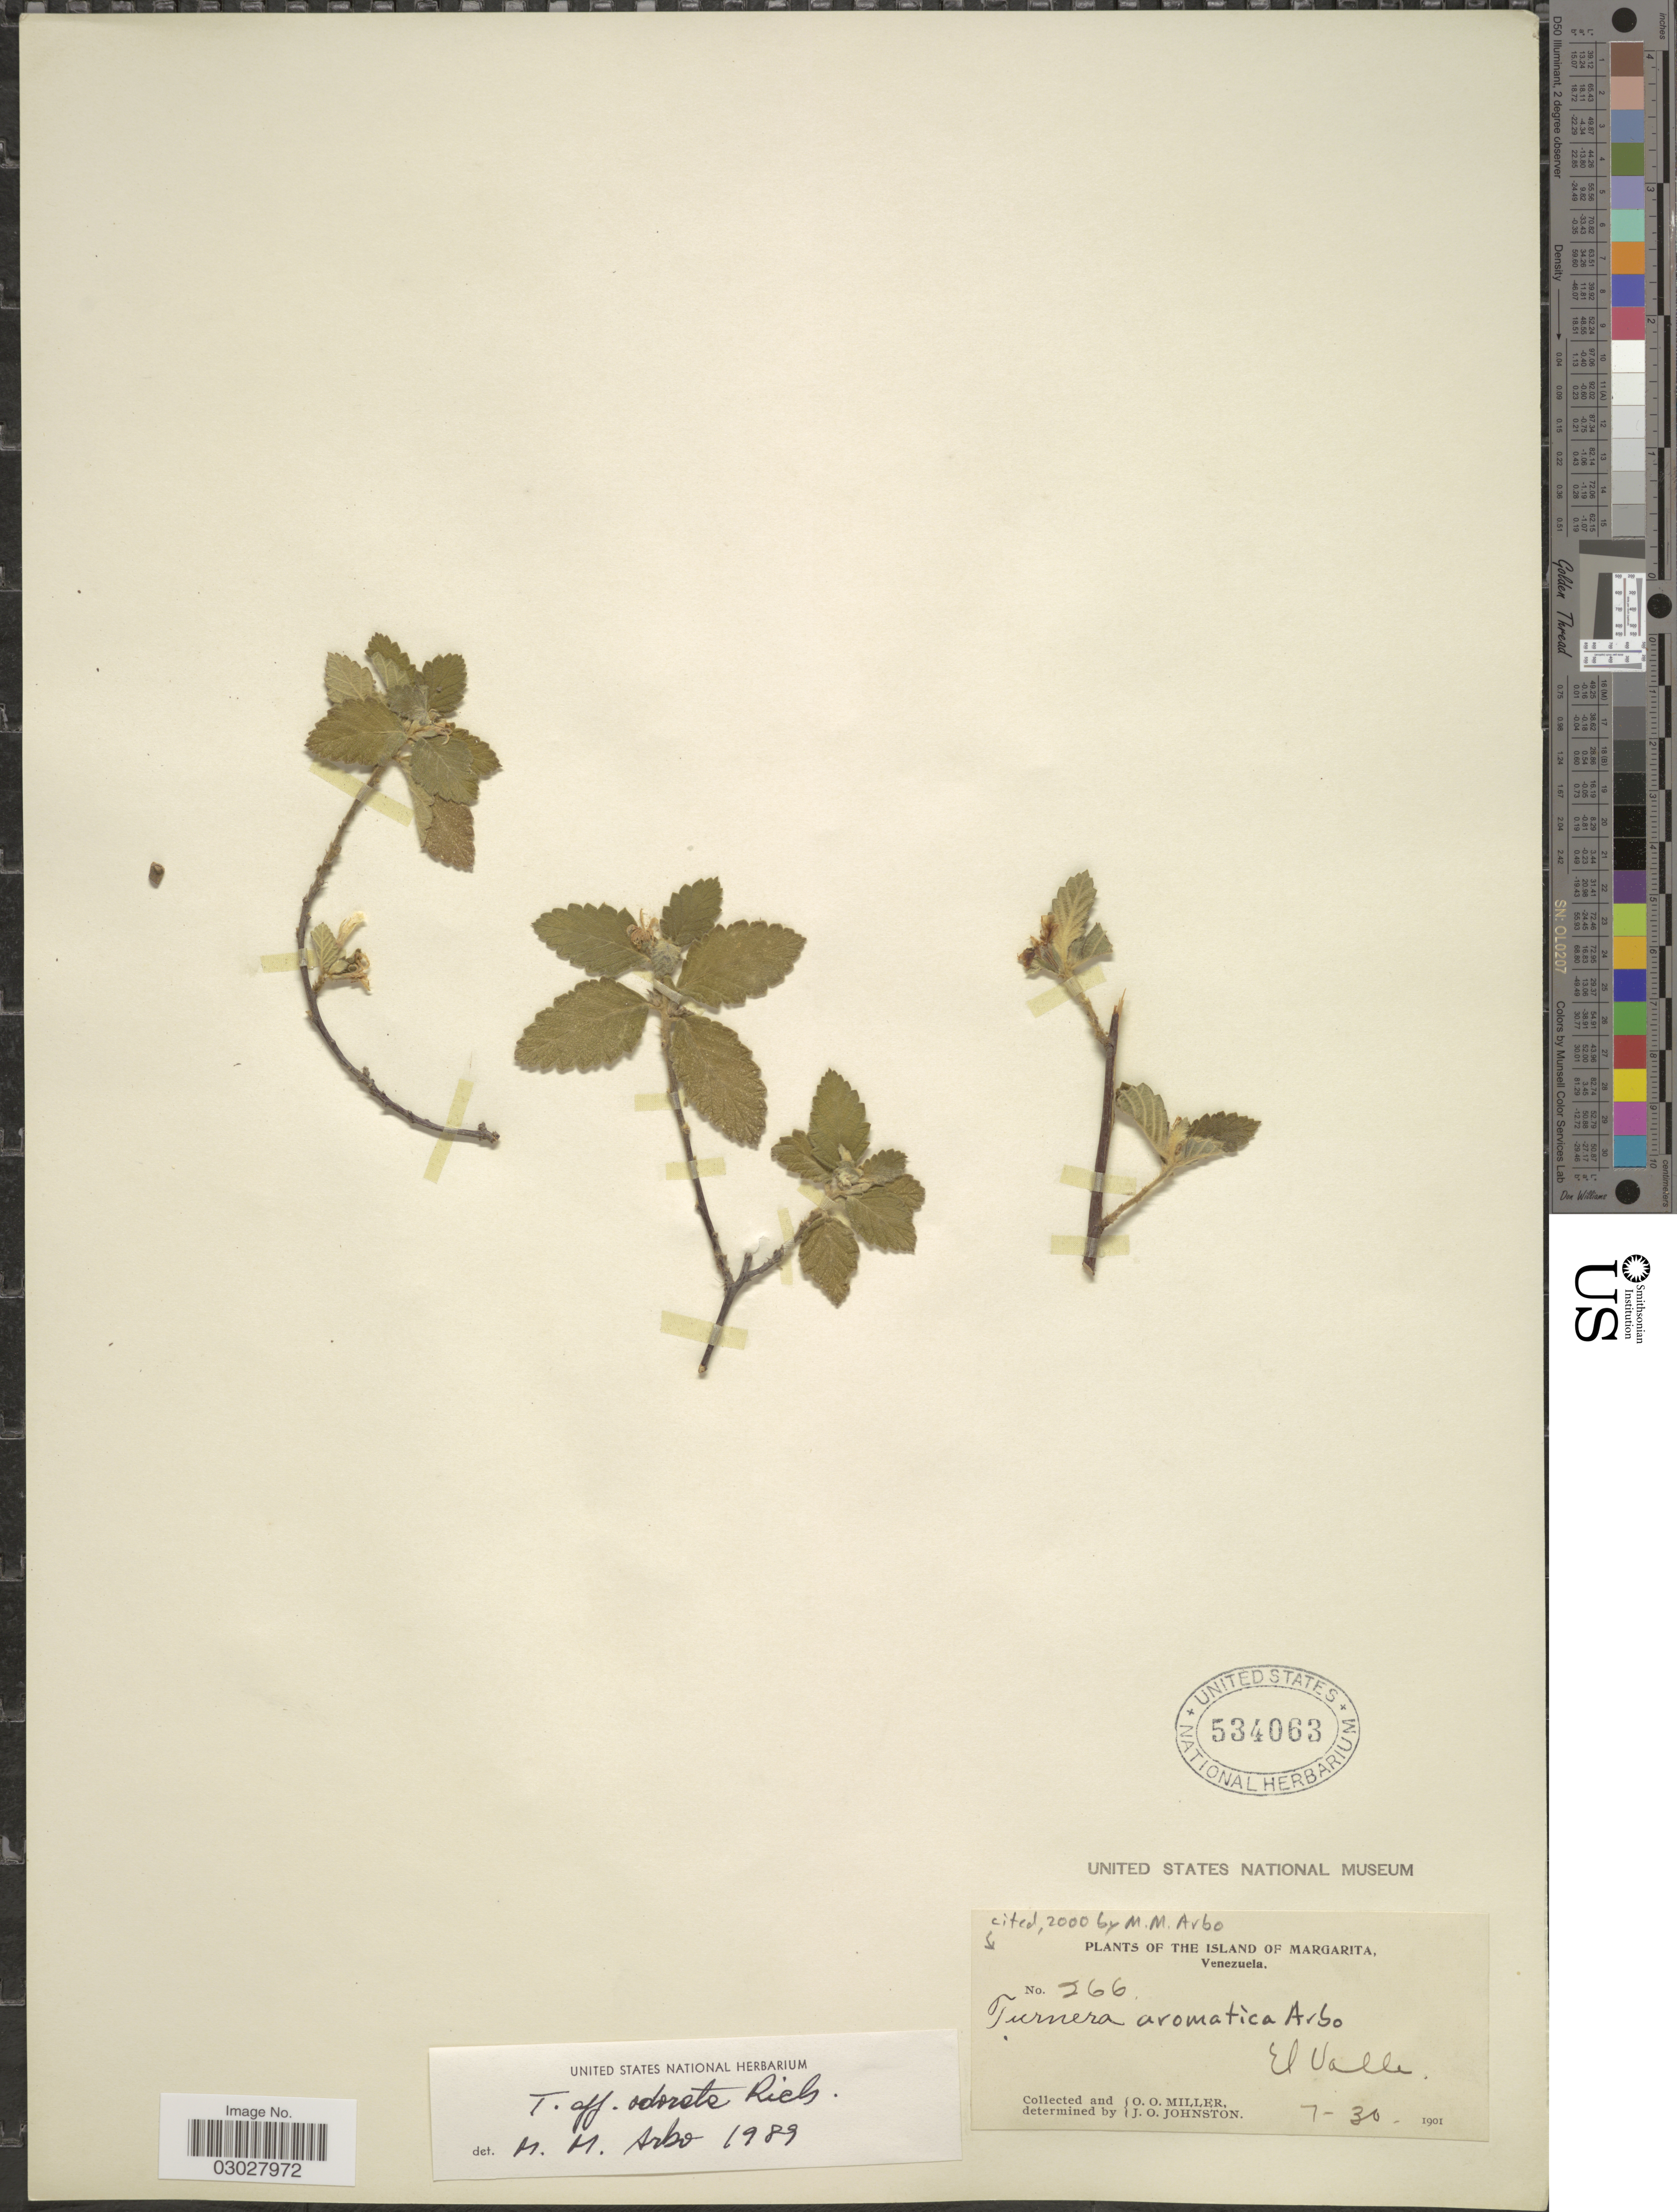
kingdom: Plantae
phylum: Tracheophyta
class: Magnoliopsida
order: Malpighiales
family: Turneraceae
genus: Turnera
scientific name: Turnera aromatica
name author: Arbo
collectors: O. O. Miller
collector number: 266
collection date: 1901-07-30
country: Venezuela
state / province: Nueva Esparta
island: Margarita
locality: Island of Margarita. El Valle.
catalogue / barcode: US 534063